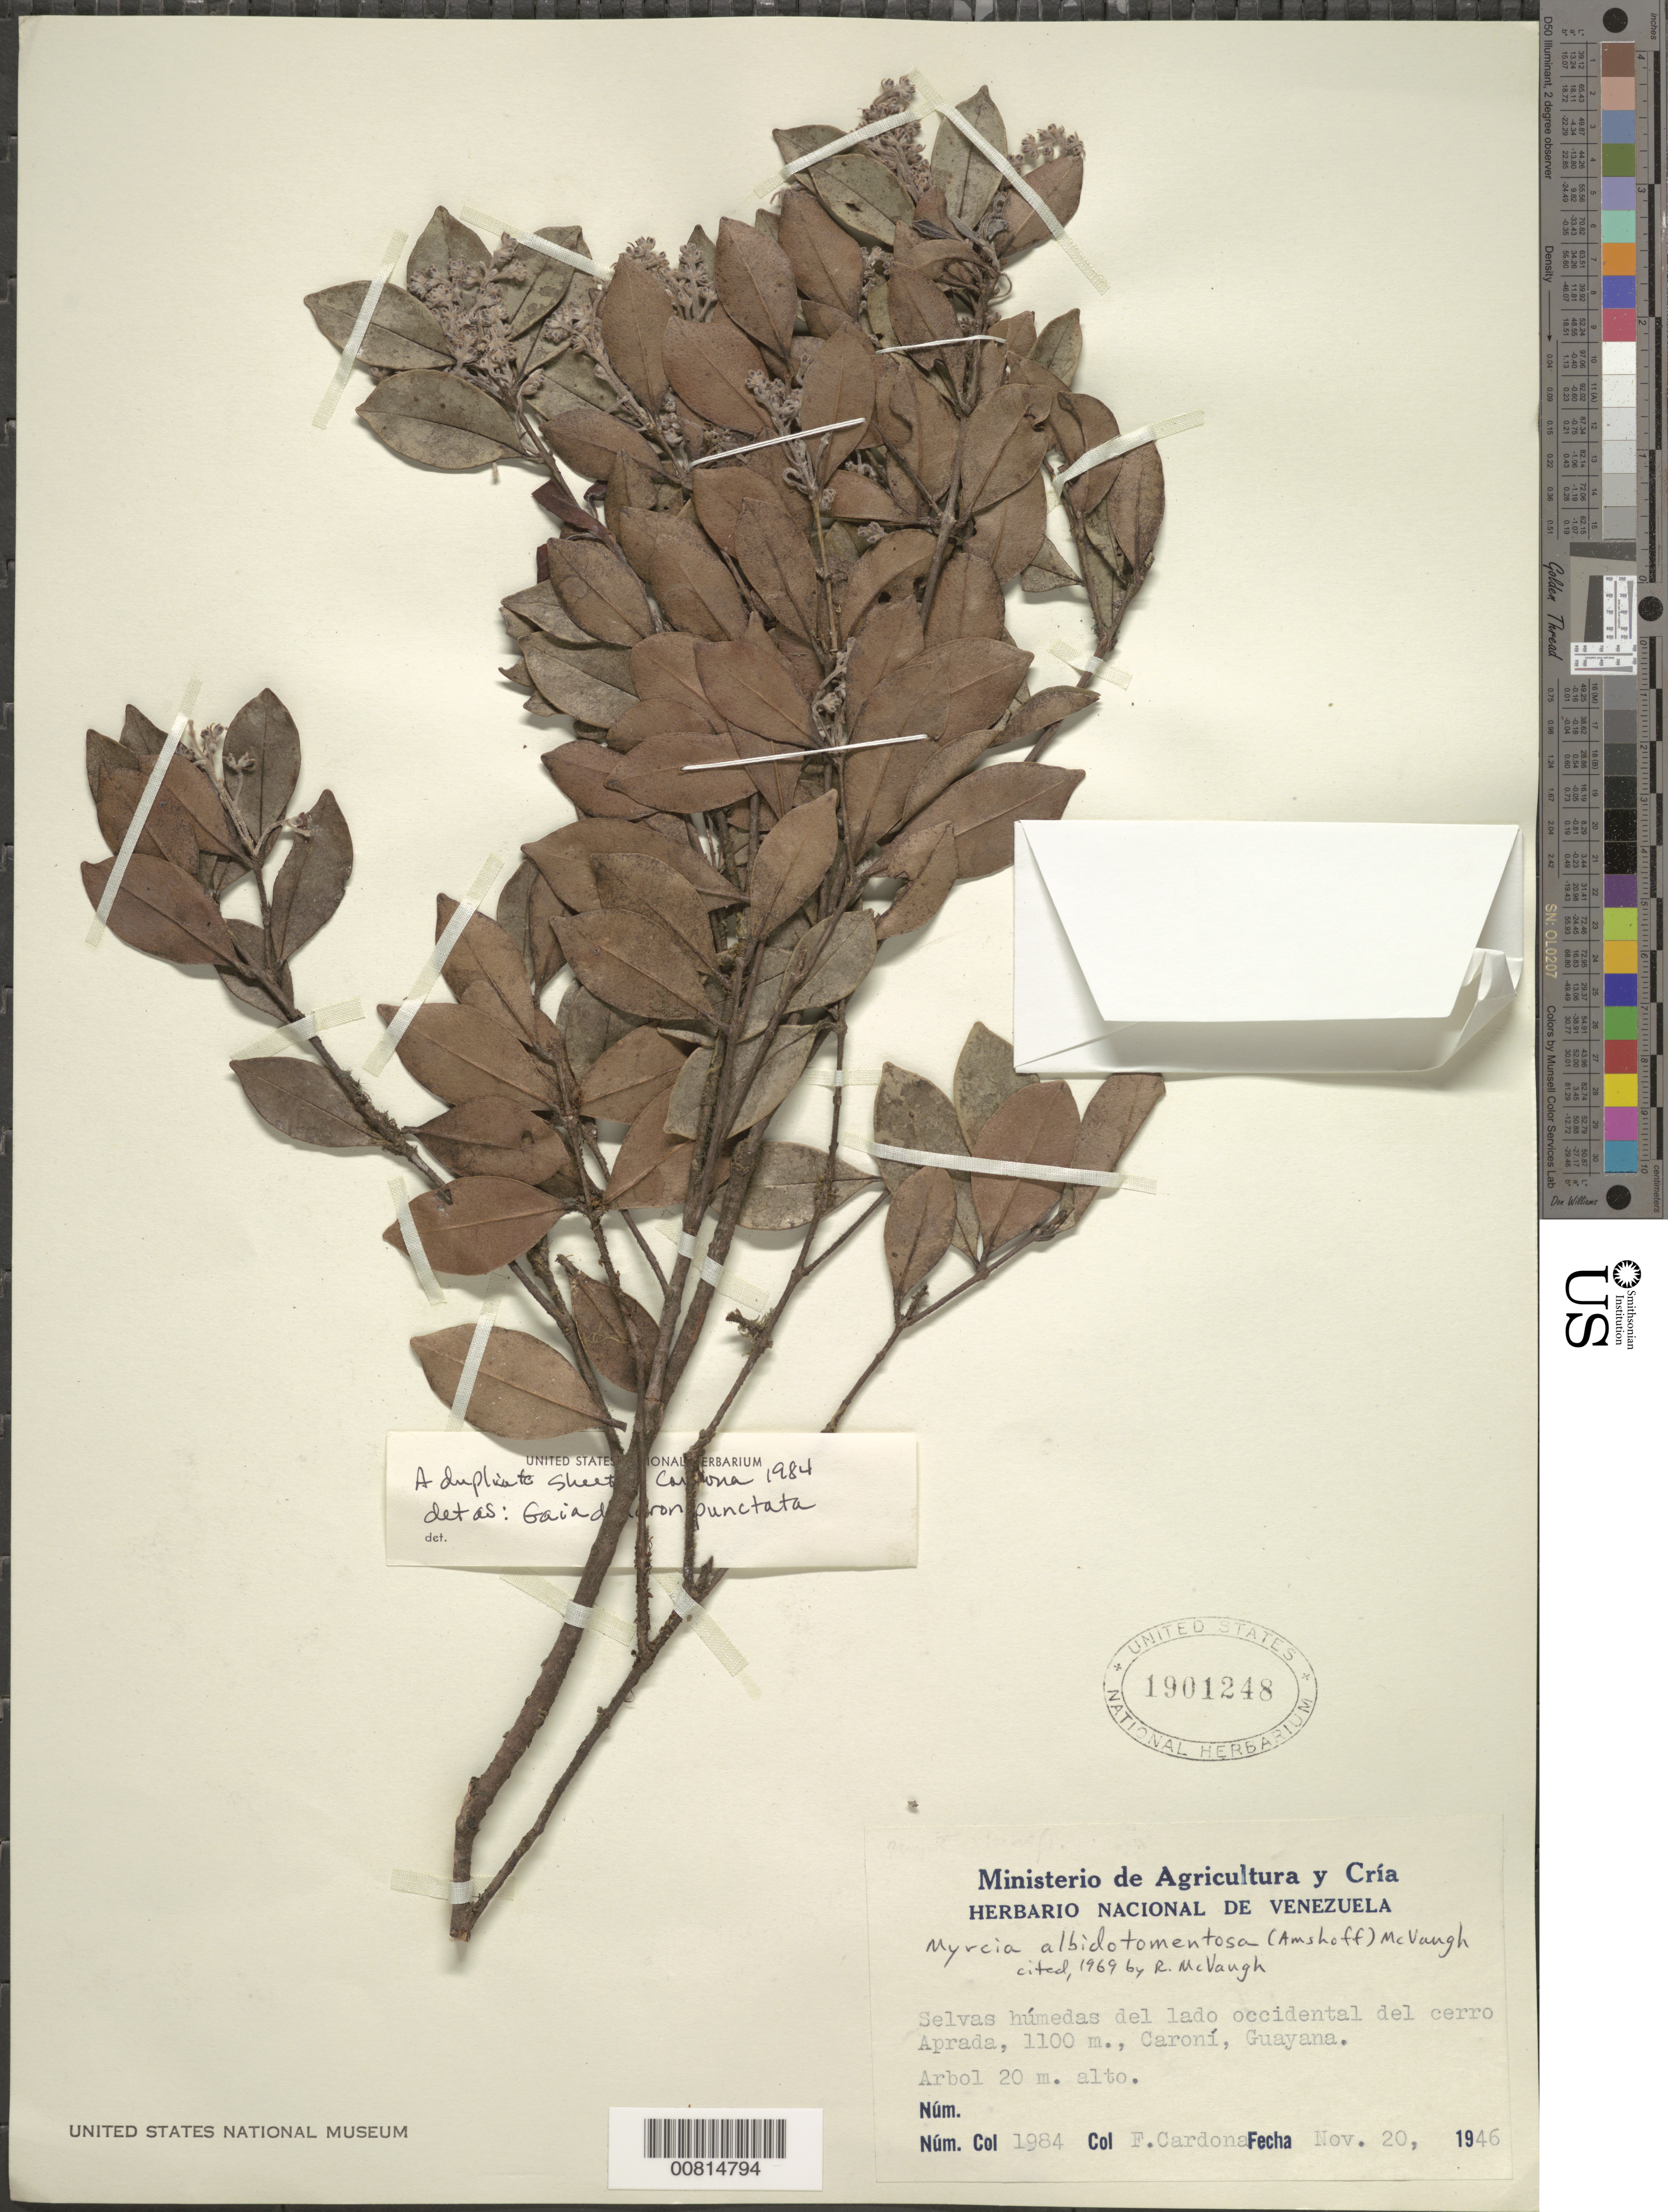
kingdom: Plantae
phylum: Tracheophyta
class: Magnoliopsida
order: Myrtales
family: Myrtaceae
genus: Myrcia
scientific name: Myrcia albidotomentosa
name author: (Amshoff) McVaugh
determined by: McVaugh, R.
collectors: F. Cardona Puig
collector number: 1984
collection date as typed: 20-Nov-46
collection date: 1946-11-20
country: Venezuela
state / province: Bolívar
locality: Cerro Aprada, Río Caroní, Guayana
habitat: Selvas húmedas del lado occidental del cerro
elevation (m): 20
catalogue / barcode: US 1901248